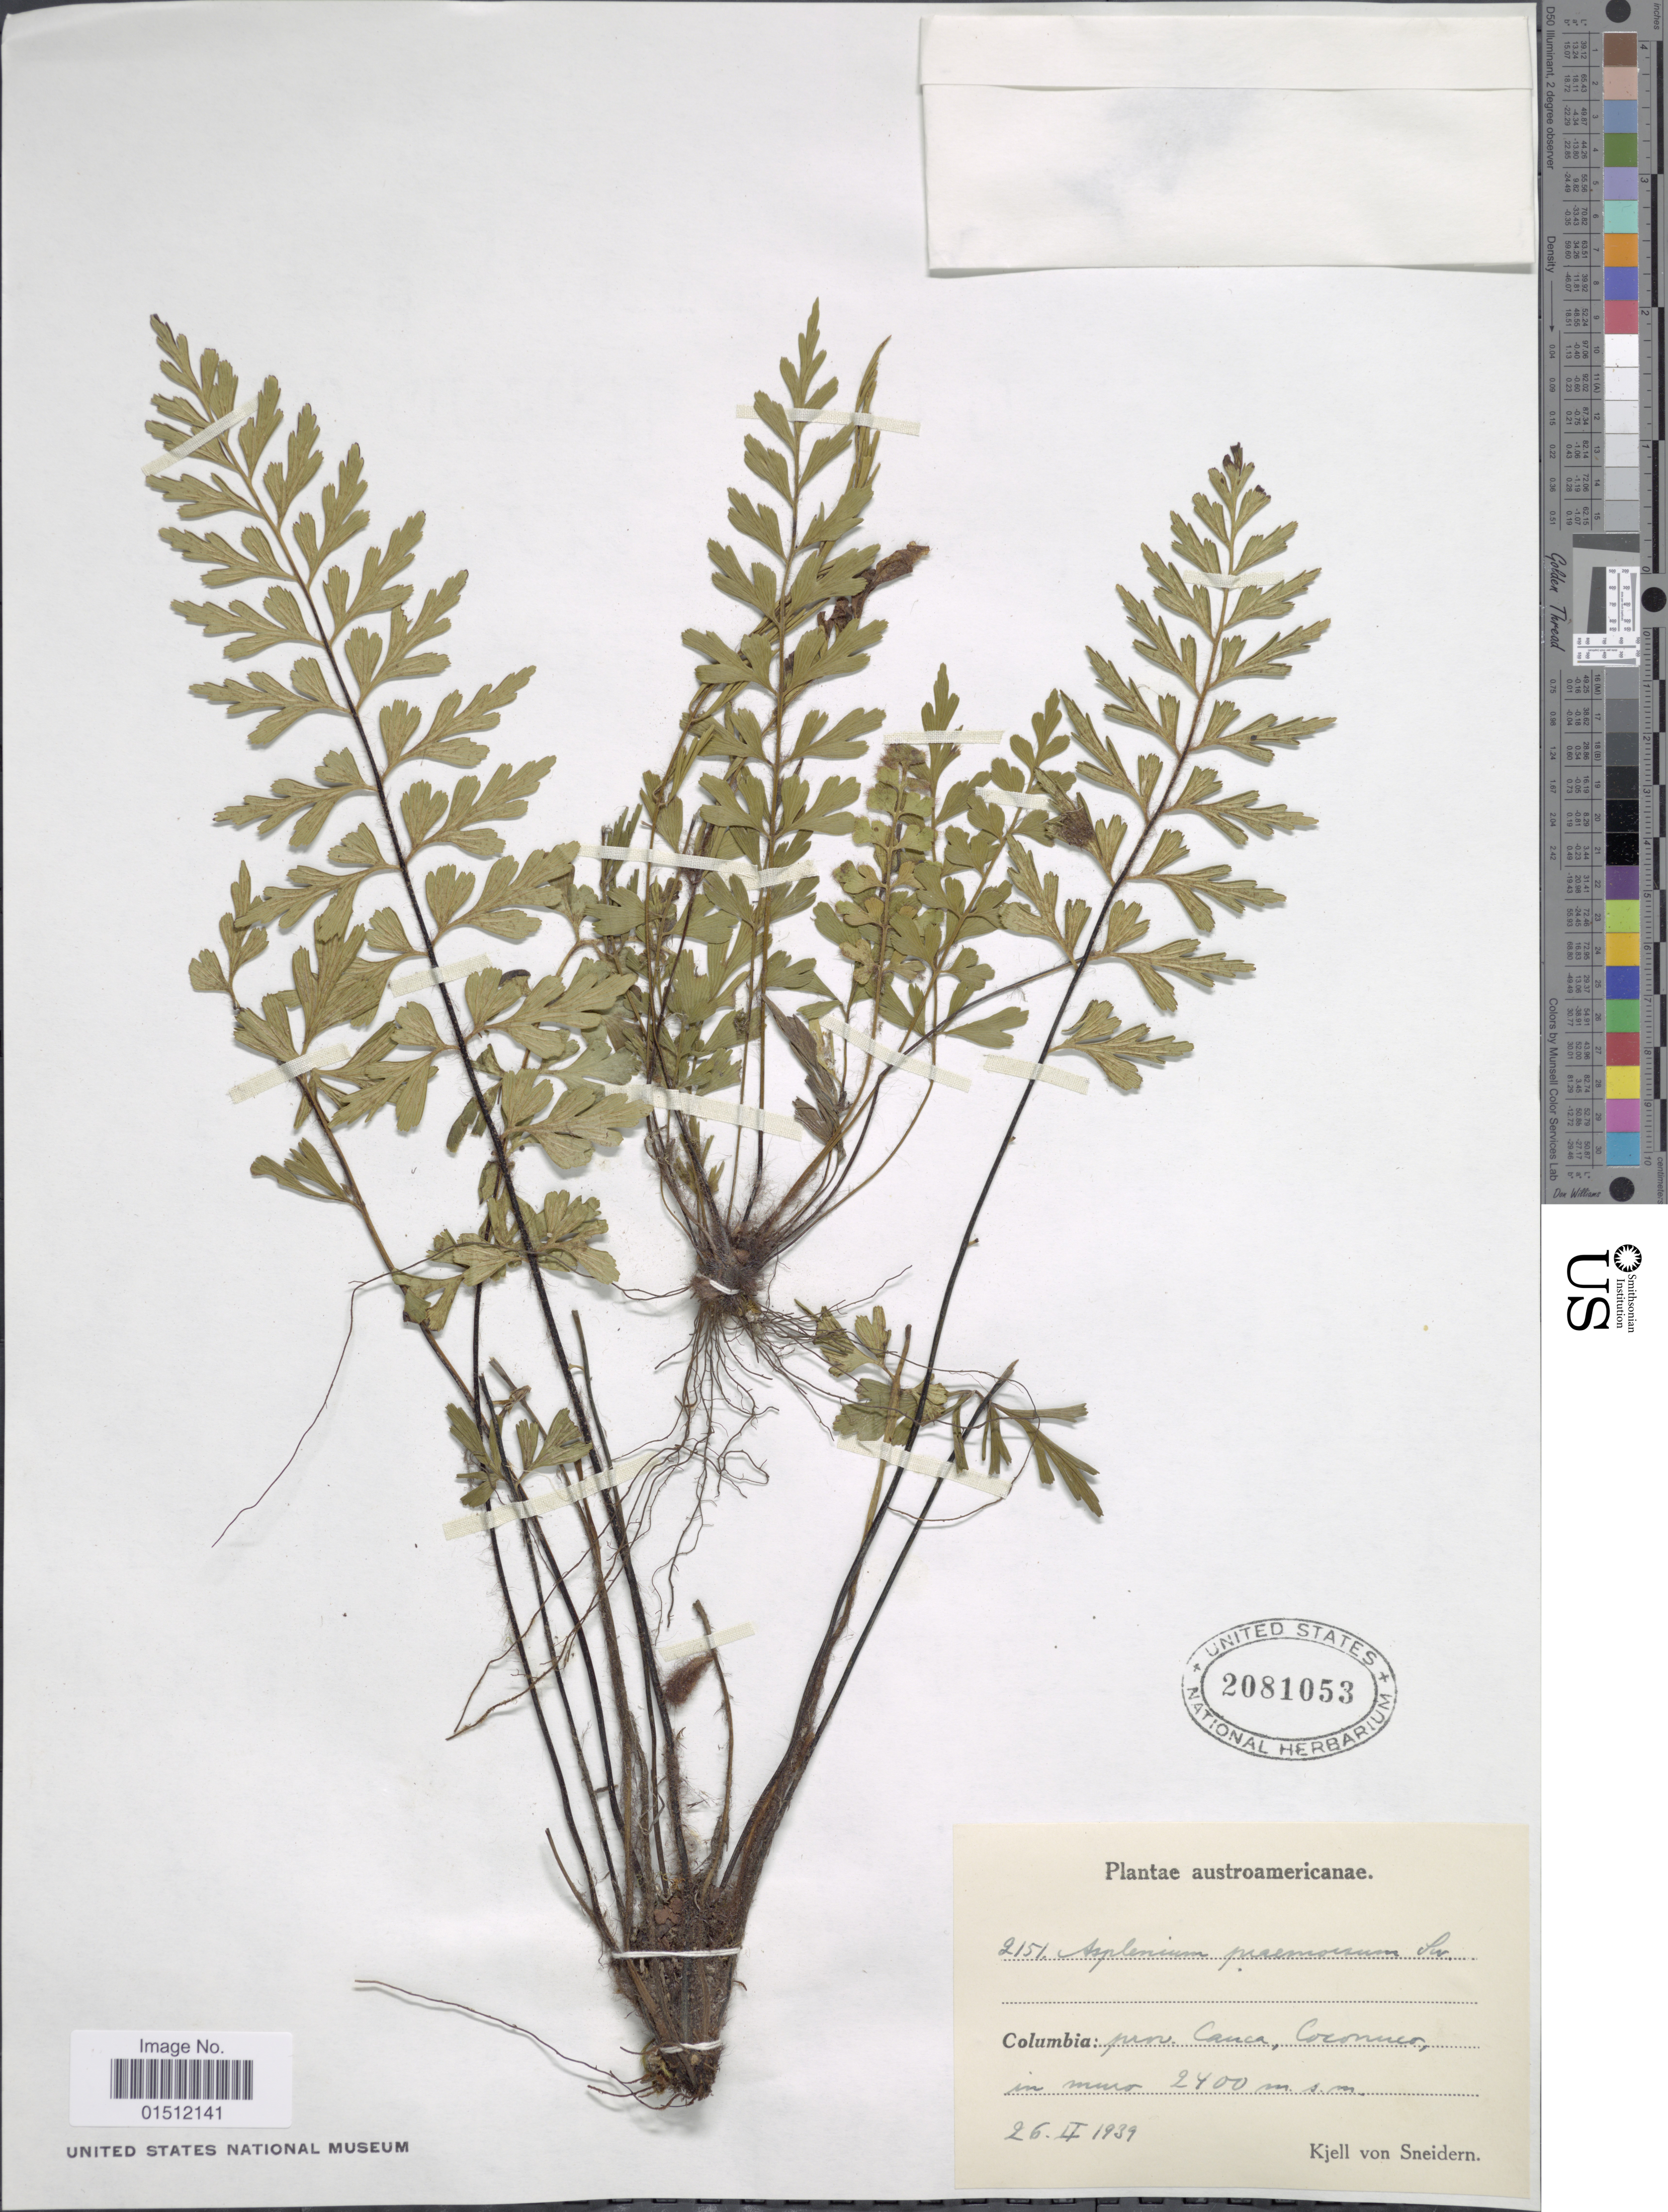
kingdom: Plantae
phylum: Tracheophyta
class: Polypodiopsida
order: Polypodiales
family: Aspleniaceae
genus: Asplenium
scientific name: Asplenium praemorsum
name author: Sw.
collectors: K. von Sneidern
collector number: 2151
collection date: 1939-02-26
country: Colombia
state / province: Cauca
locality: Coconuco in muro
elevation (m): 2400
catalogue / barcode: US 2081053